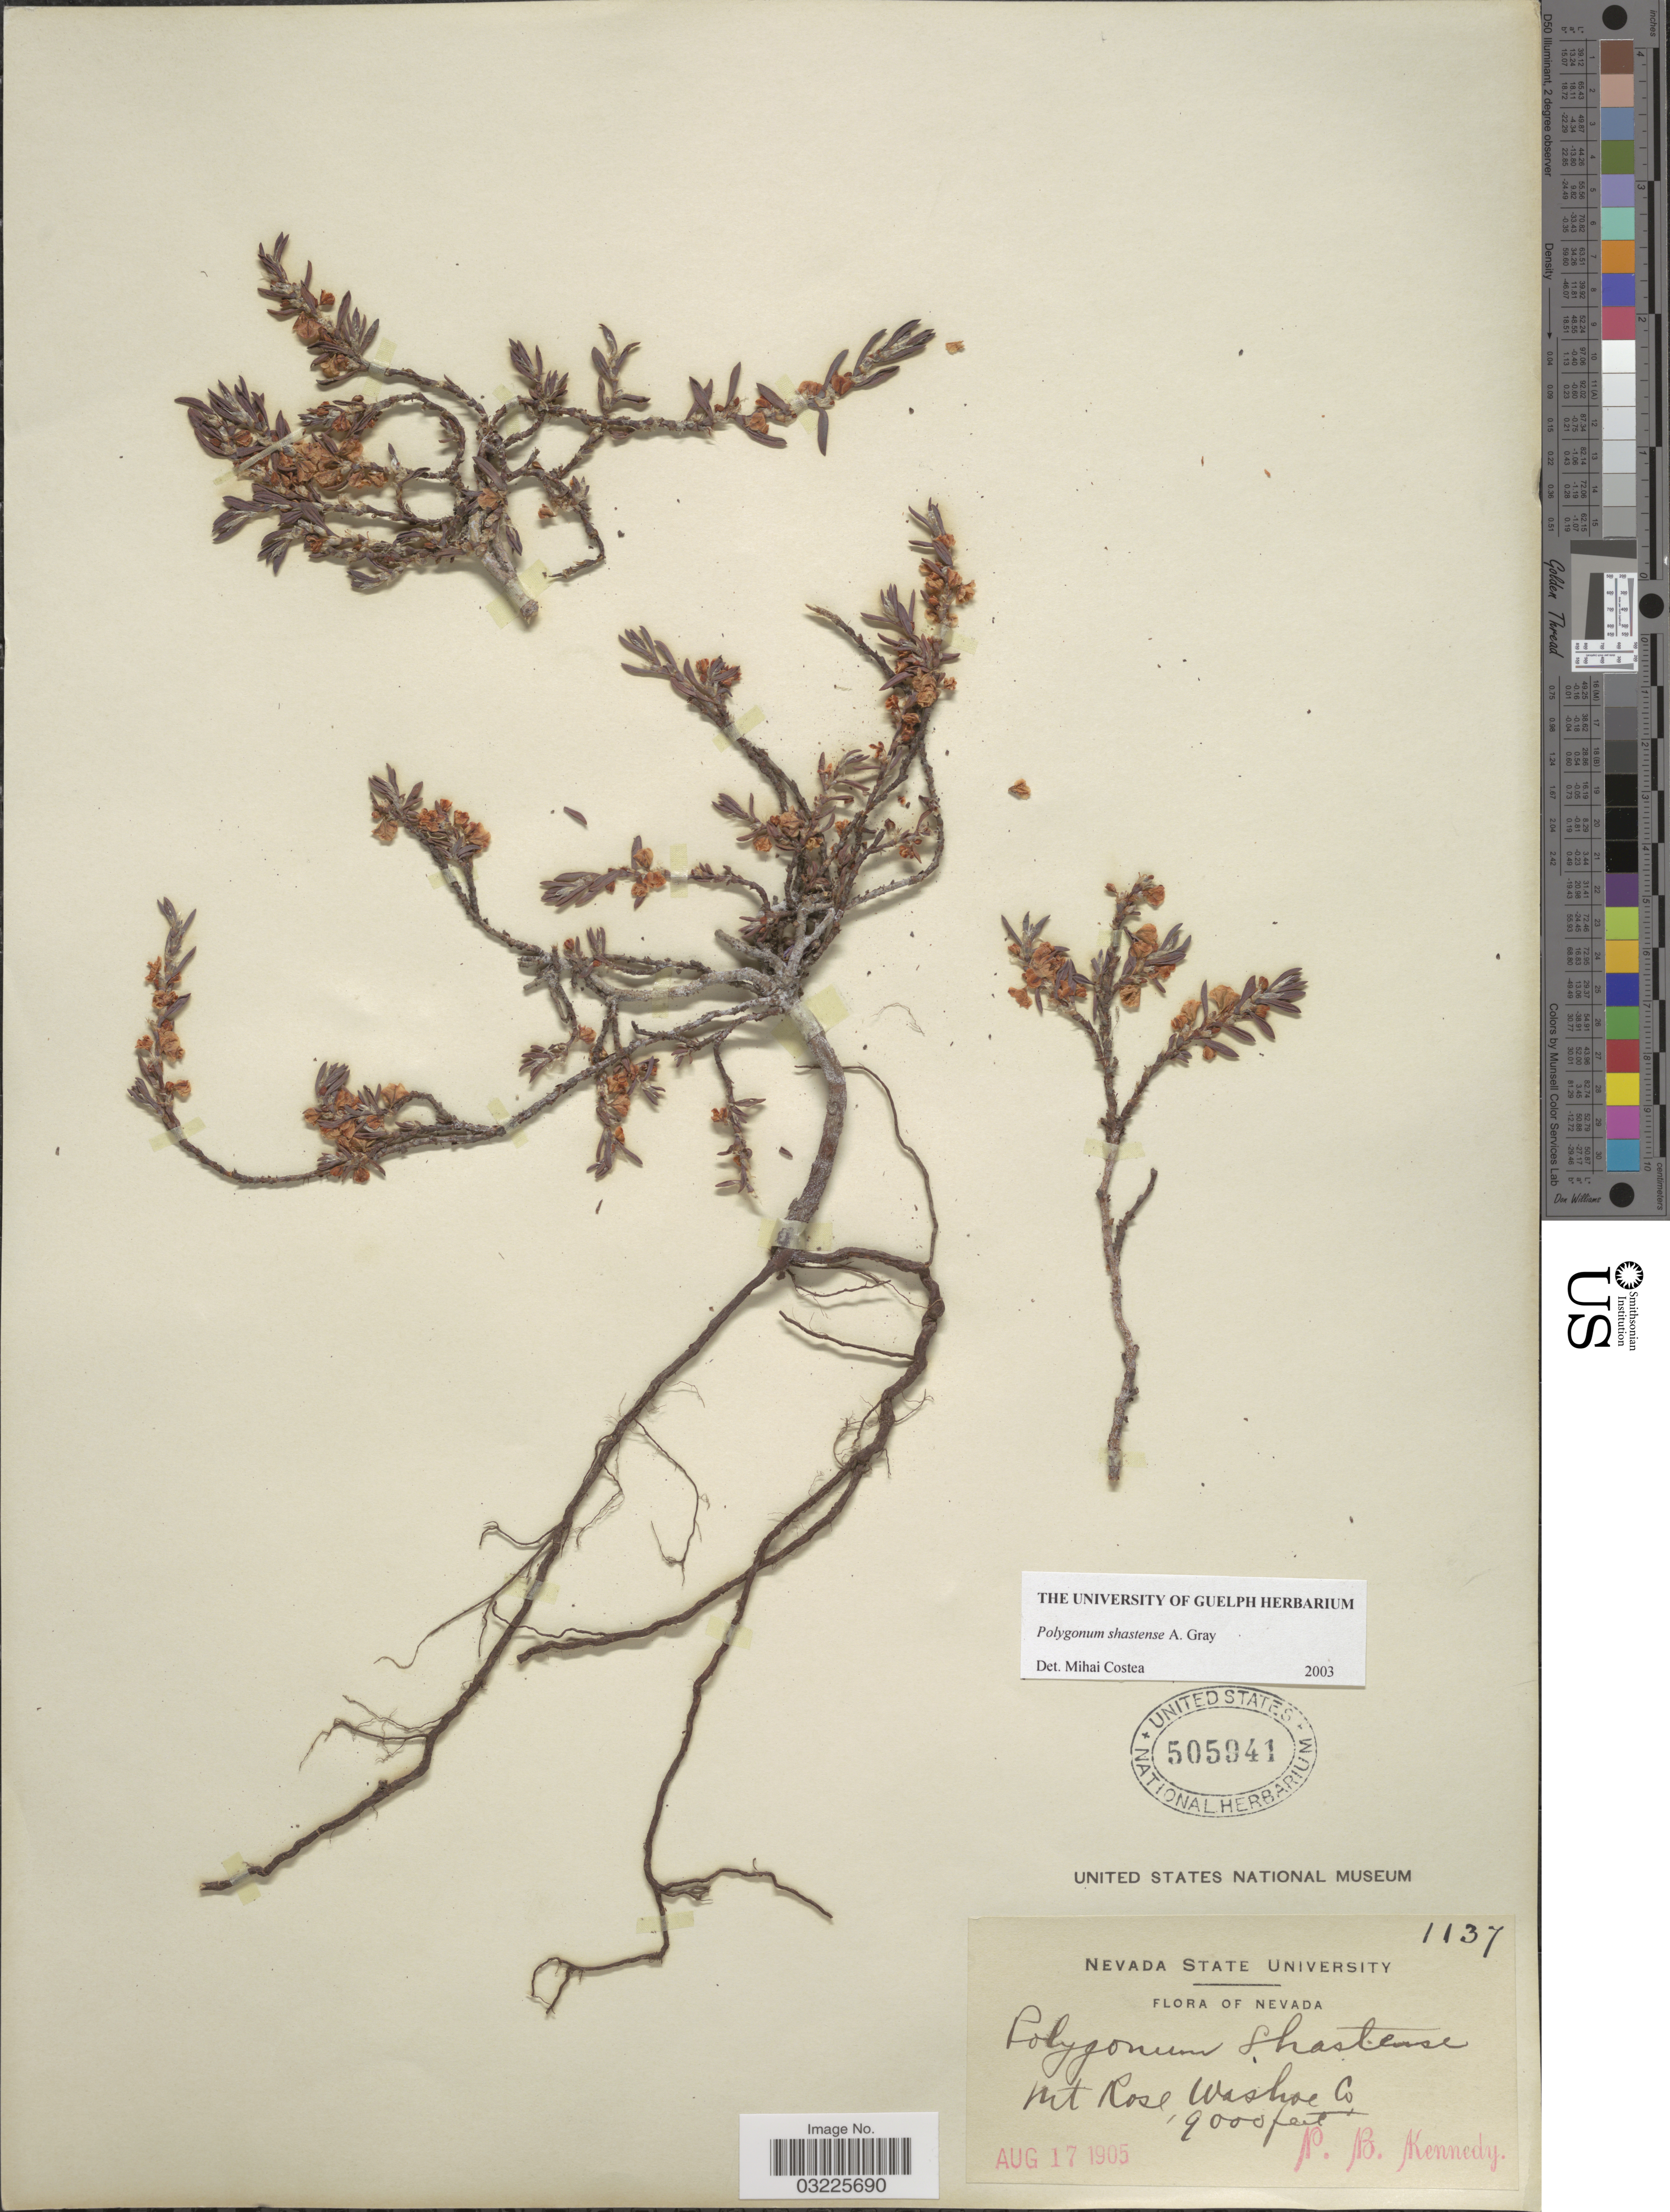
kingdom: Plantae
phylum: Tracheophyta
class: Magnoliopsida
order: Caryophyllales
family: Polygonaceae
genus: Polygonum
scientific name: Polygonum shastense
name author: W.H. Brewer ex A. Gray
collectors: P. B. Kennedy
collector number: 1137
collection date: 1905-08-17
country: United States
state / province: Nevada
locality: Mt. Rose, Washoe Co.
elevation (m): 2743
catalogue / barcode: US 505941